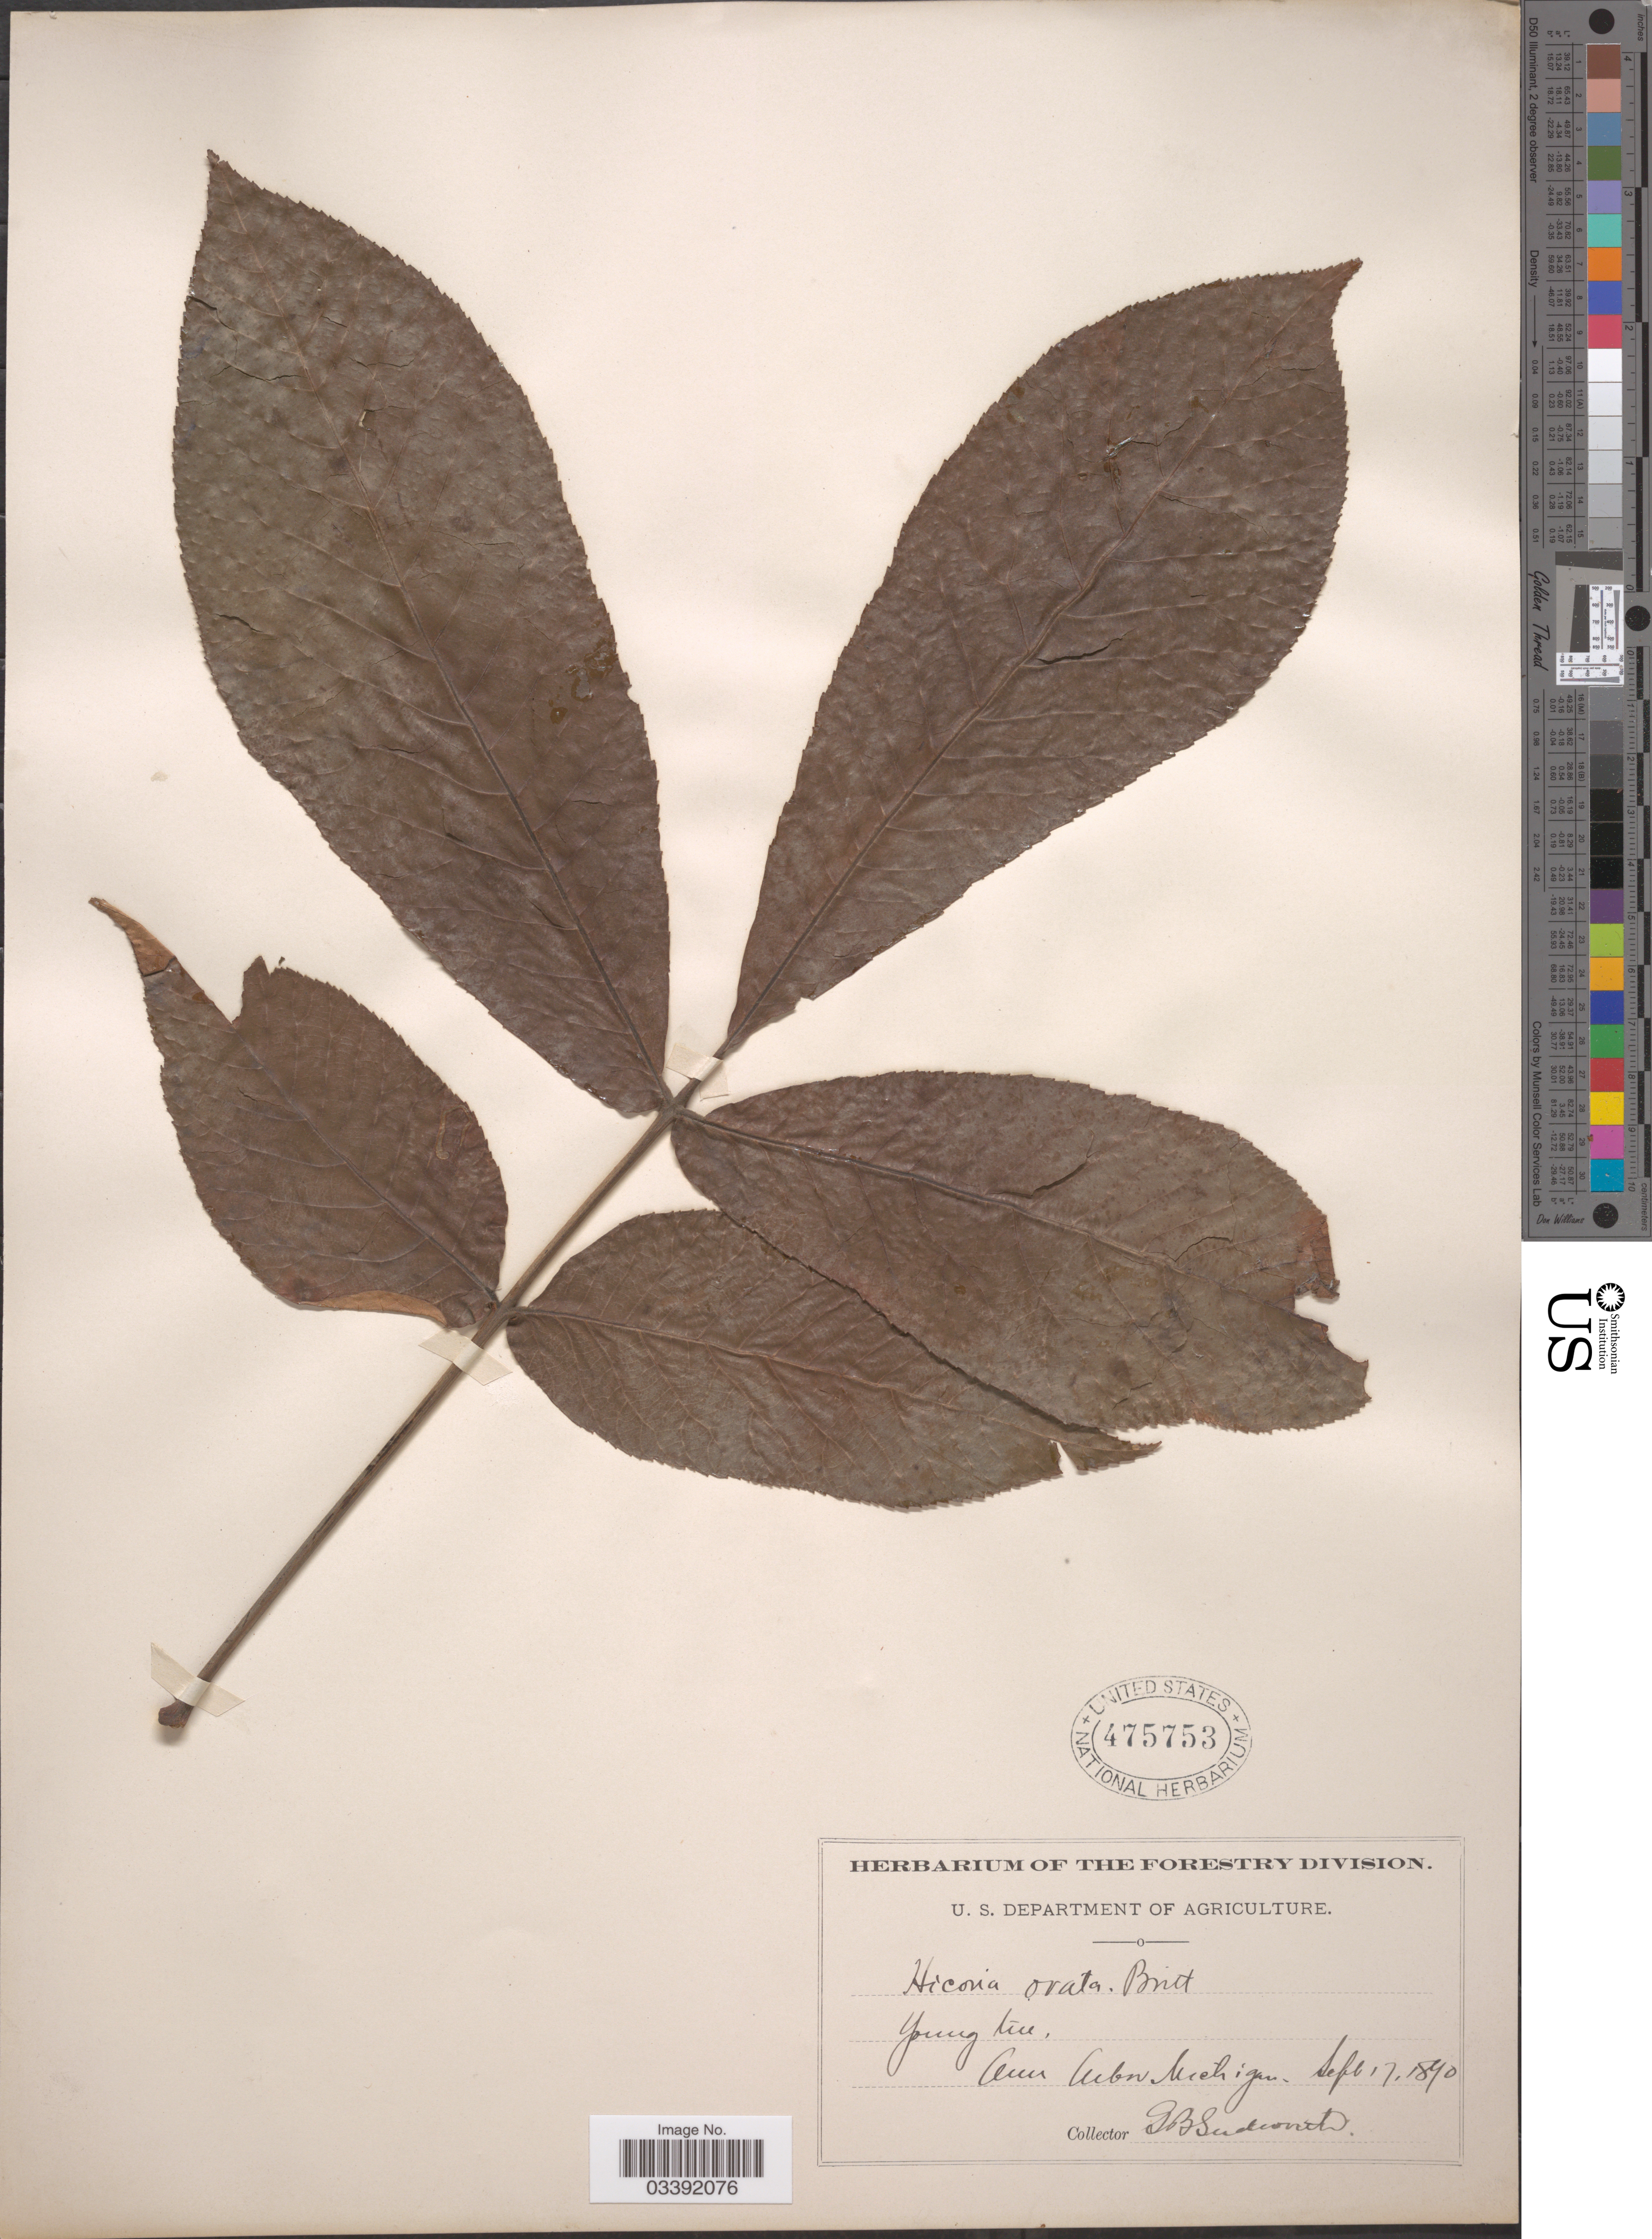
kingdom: Plantae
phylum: Tracheophyta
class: Magnoliopsida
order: Fagales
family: Juglandaceae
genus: Carya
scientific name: Carya ovata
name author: (Mill.) K. Koch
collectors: G. B. Sudworth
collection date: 1890-07-17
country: United States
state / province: Michigan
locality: Ann Arbor.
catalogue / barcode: US 475753